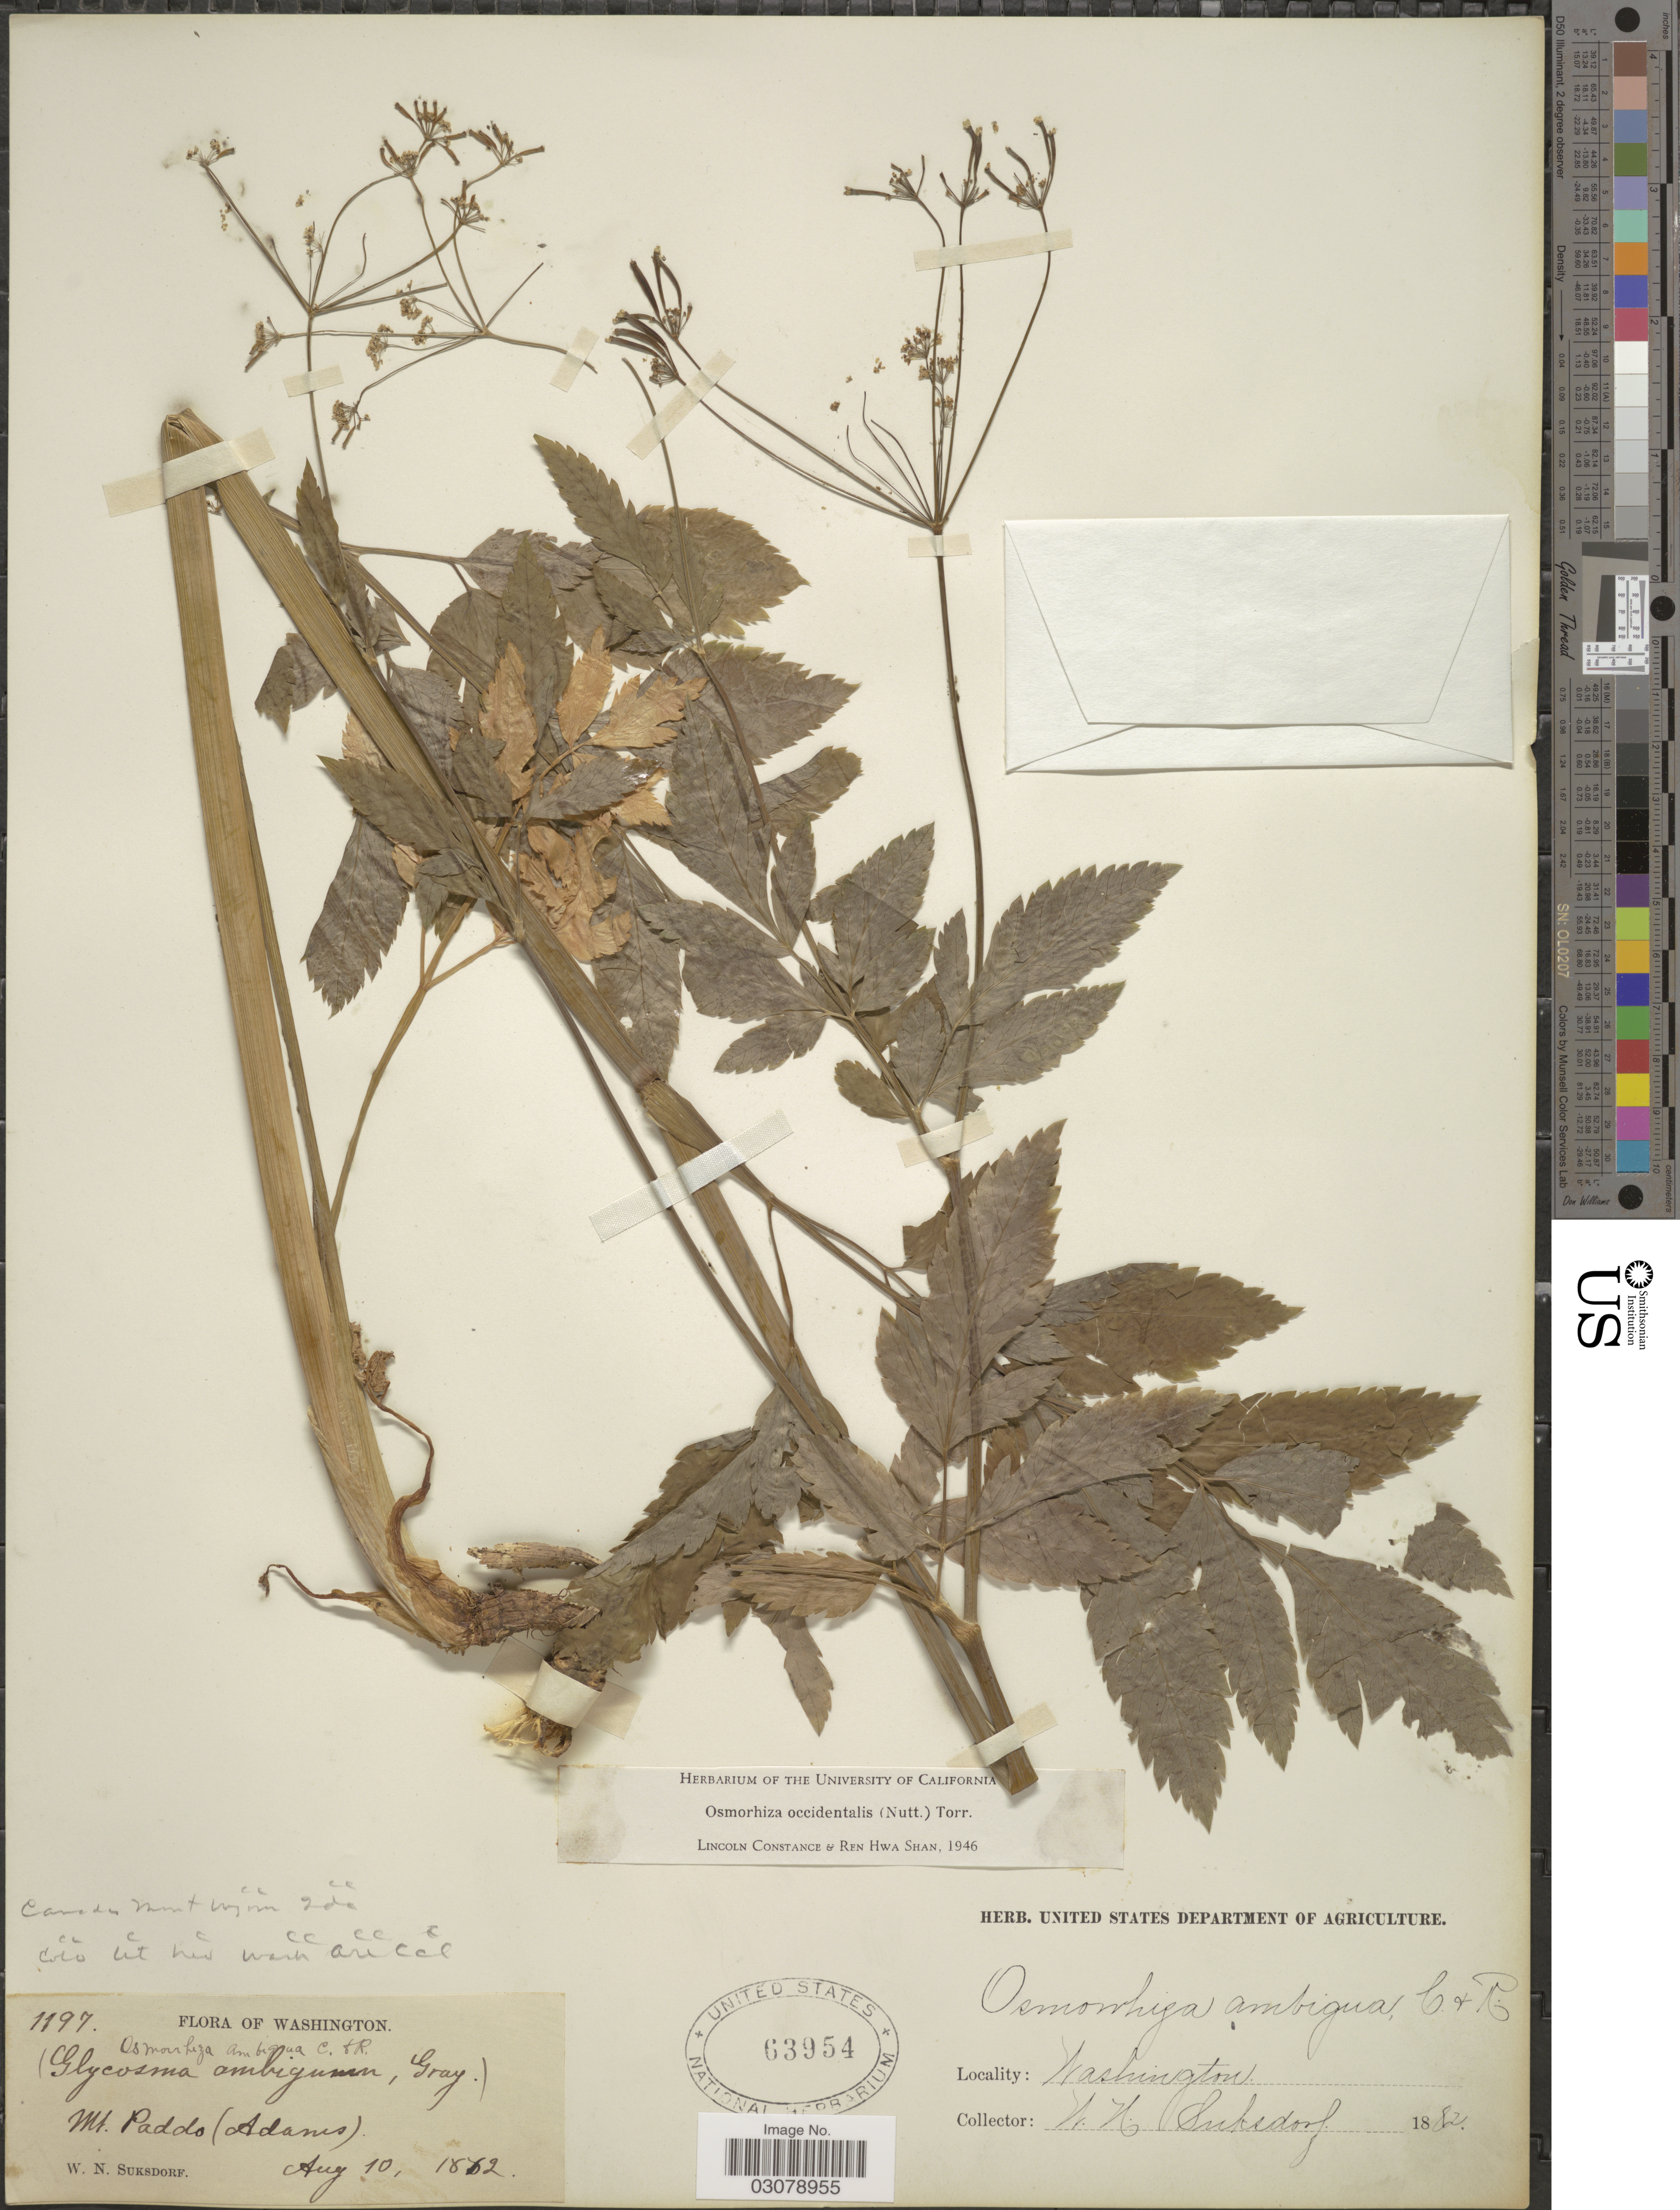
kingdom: Plantae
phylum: Tracheophyta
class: Magnoliopsida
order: Apiales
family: Apiaceae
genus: Osmorhiza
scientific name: Osmorhiza occidentalis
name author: (Nutt.) Torr.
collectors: W. N. Suksdorf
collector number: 1197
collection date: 1882-08-10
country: United States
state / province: Washington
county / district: Skamania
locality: Mt. Paddo (Adams).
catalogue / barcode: US 63954